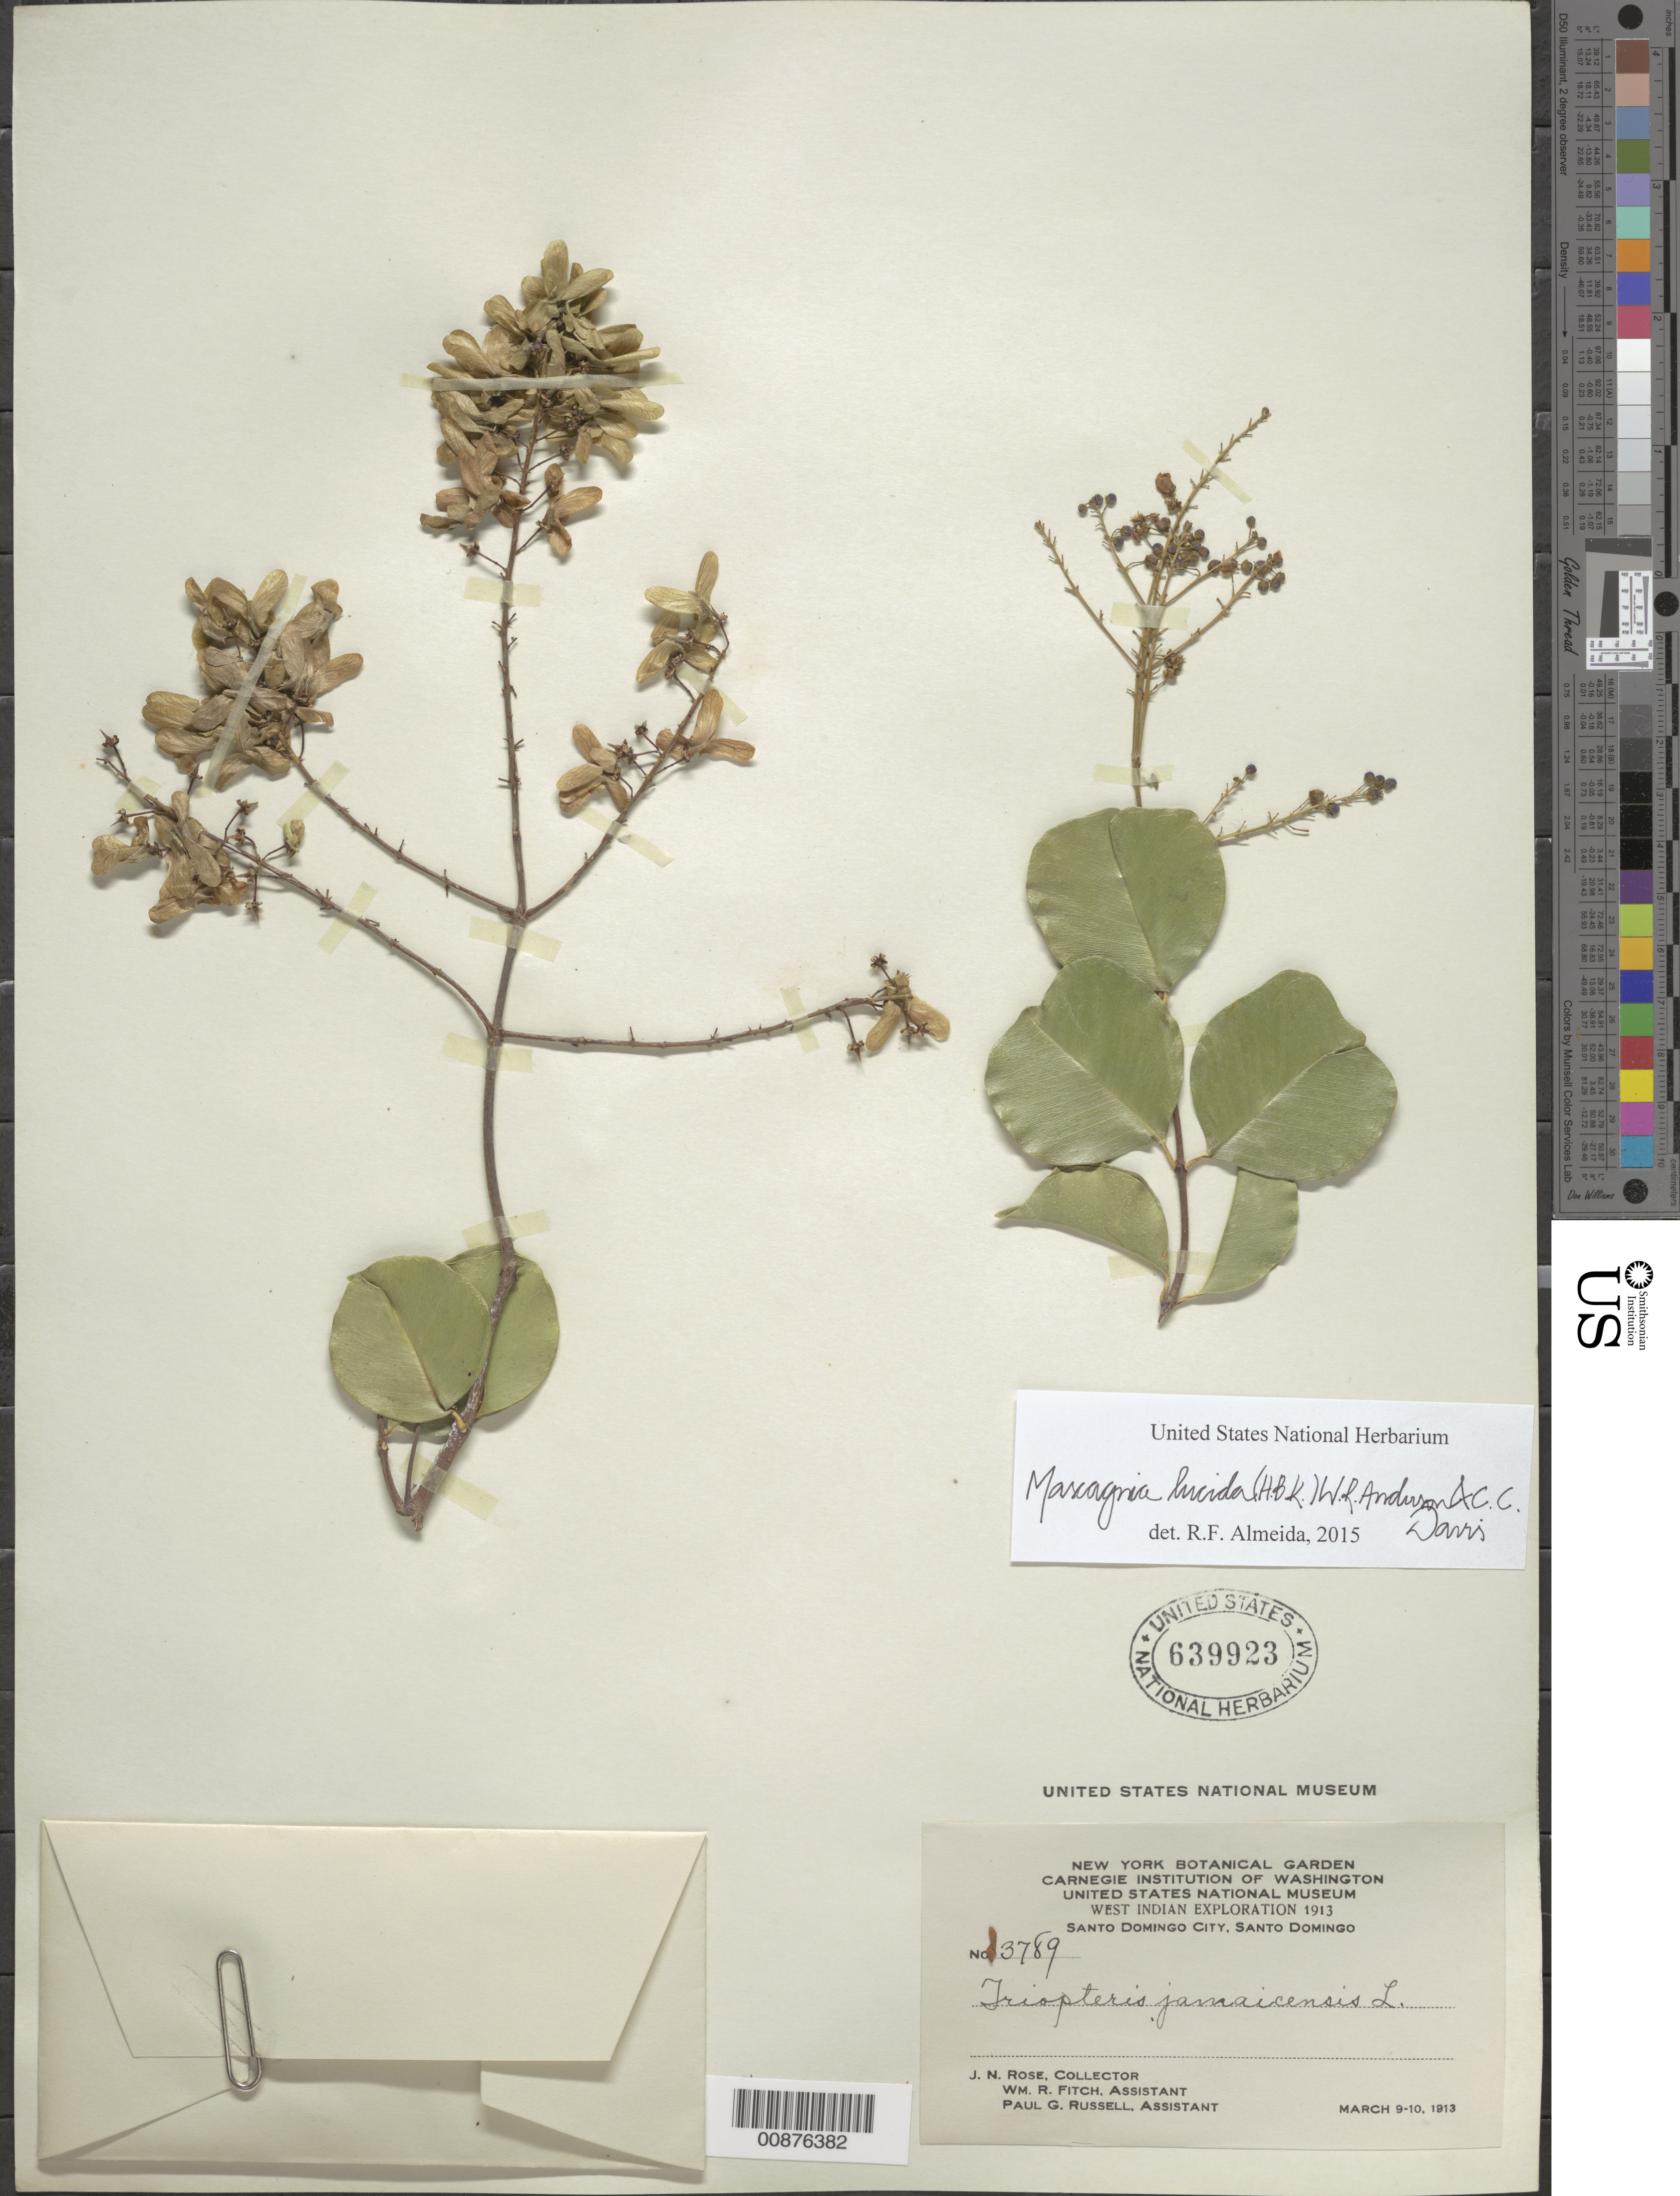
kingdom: Plantae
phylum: Tracheophyta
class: Magnoliopsida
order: Malpighiales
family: Malpighiaceae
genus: Mascagnia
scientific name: Mascagnia lucida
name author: (Kunth) W.R. Anderson & C. Davis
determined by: De Almeida, R. F., (HUEFS), Universidade Estadual de Feira de Santana (BRAZIL)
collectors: J. N. Rose, W. R. Fitch & P. G. Russell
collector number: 3789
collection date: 1913-03-09/1913-03-10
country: Dominican Republic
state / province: Santo Domingo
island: Hispaniola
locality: Santo Domingo City.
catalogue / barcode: US 639923